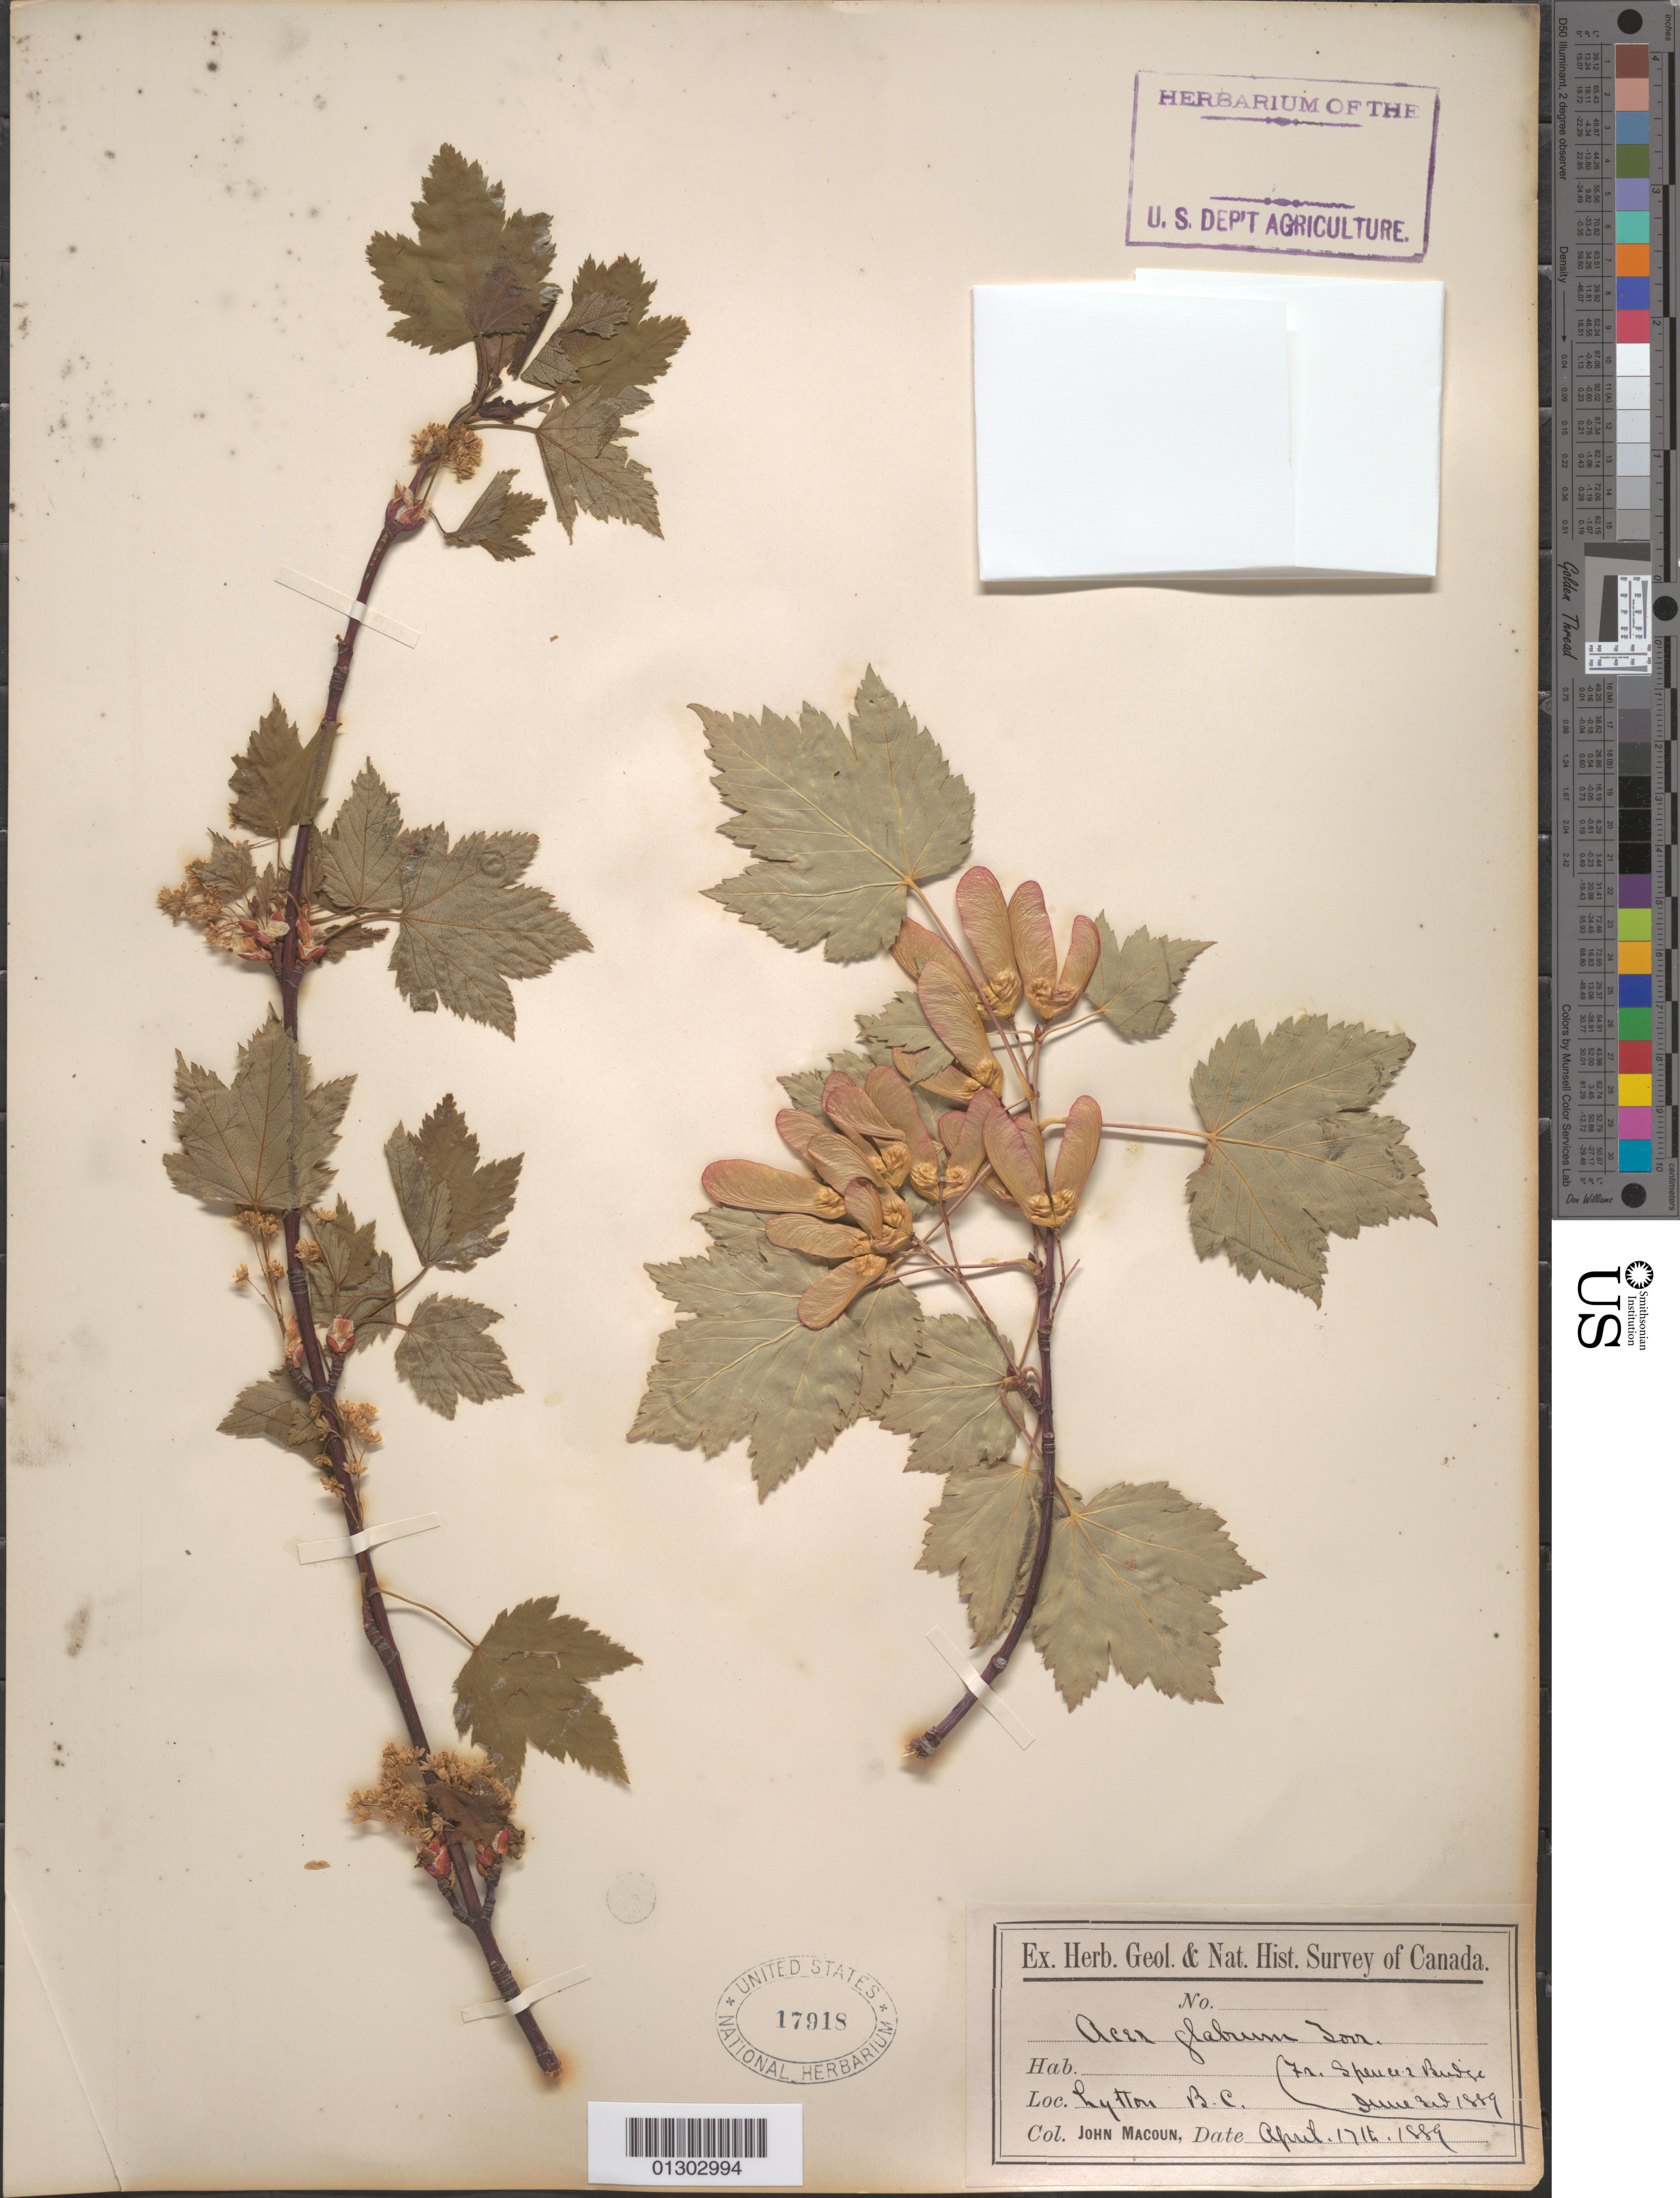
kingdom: Plantae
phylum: Tracheophyta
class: Magnoliopsida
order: Sapindales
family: Sapindaceae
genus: Acer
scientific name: Acer glabrum var. douglasii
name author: (Hook.) Dippel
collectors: J. M. Macoun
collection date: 1889-04-17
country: Canada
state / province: British Columbia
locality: Lytton.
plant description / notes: Also on label: "Fr. Spencer Budge June 3rd 1889"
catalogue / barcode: US 17918